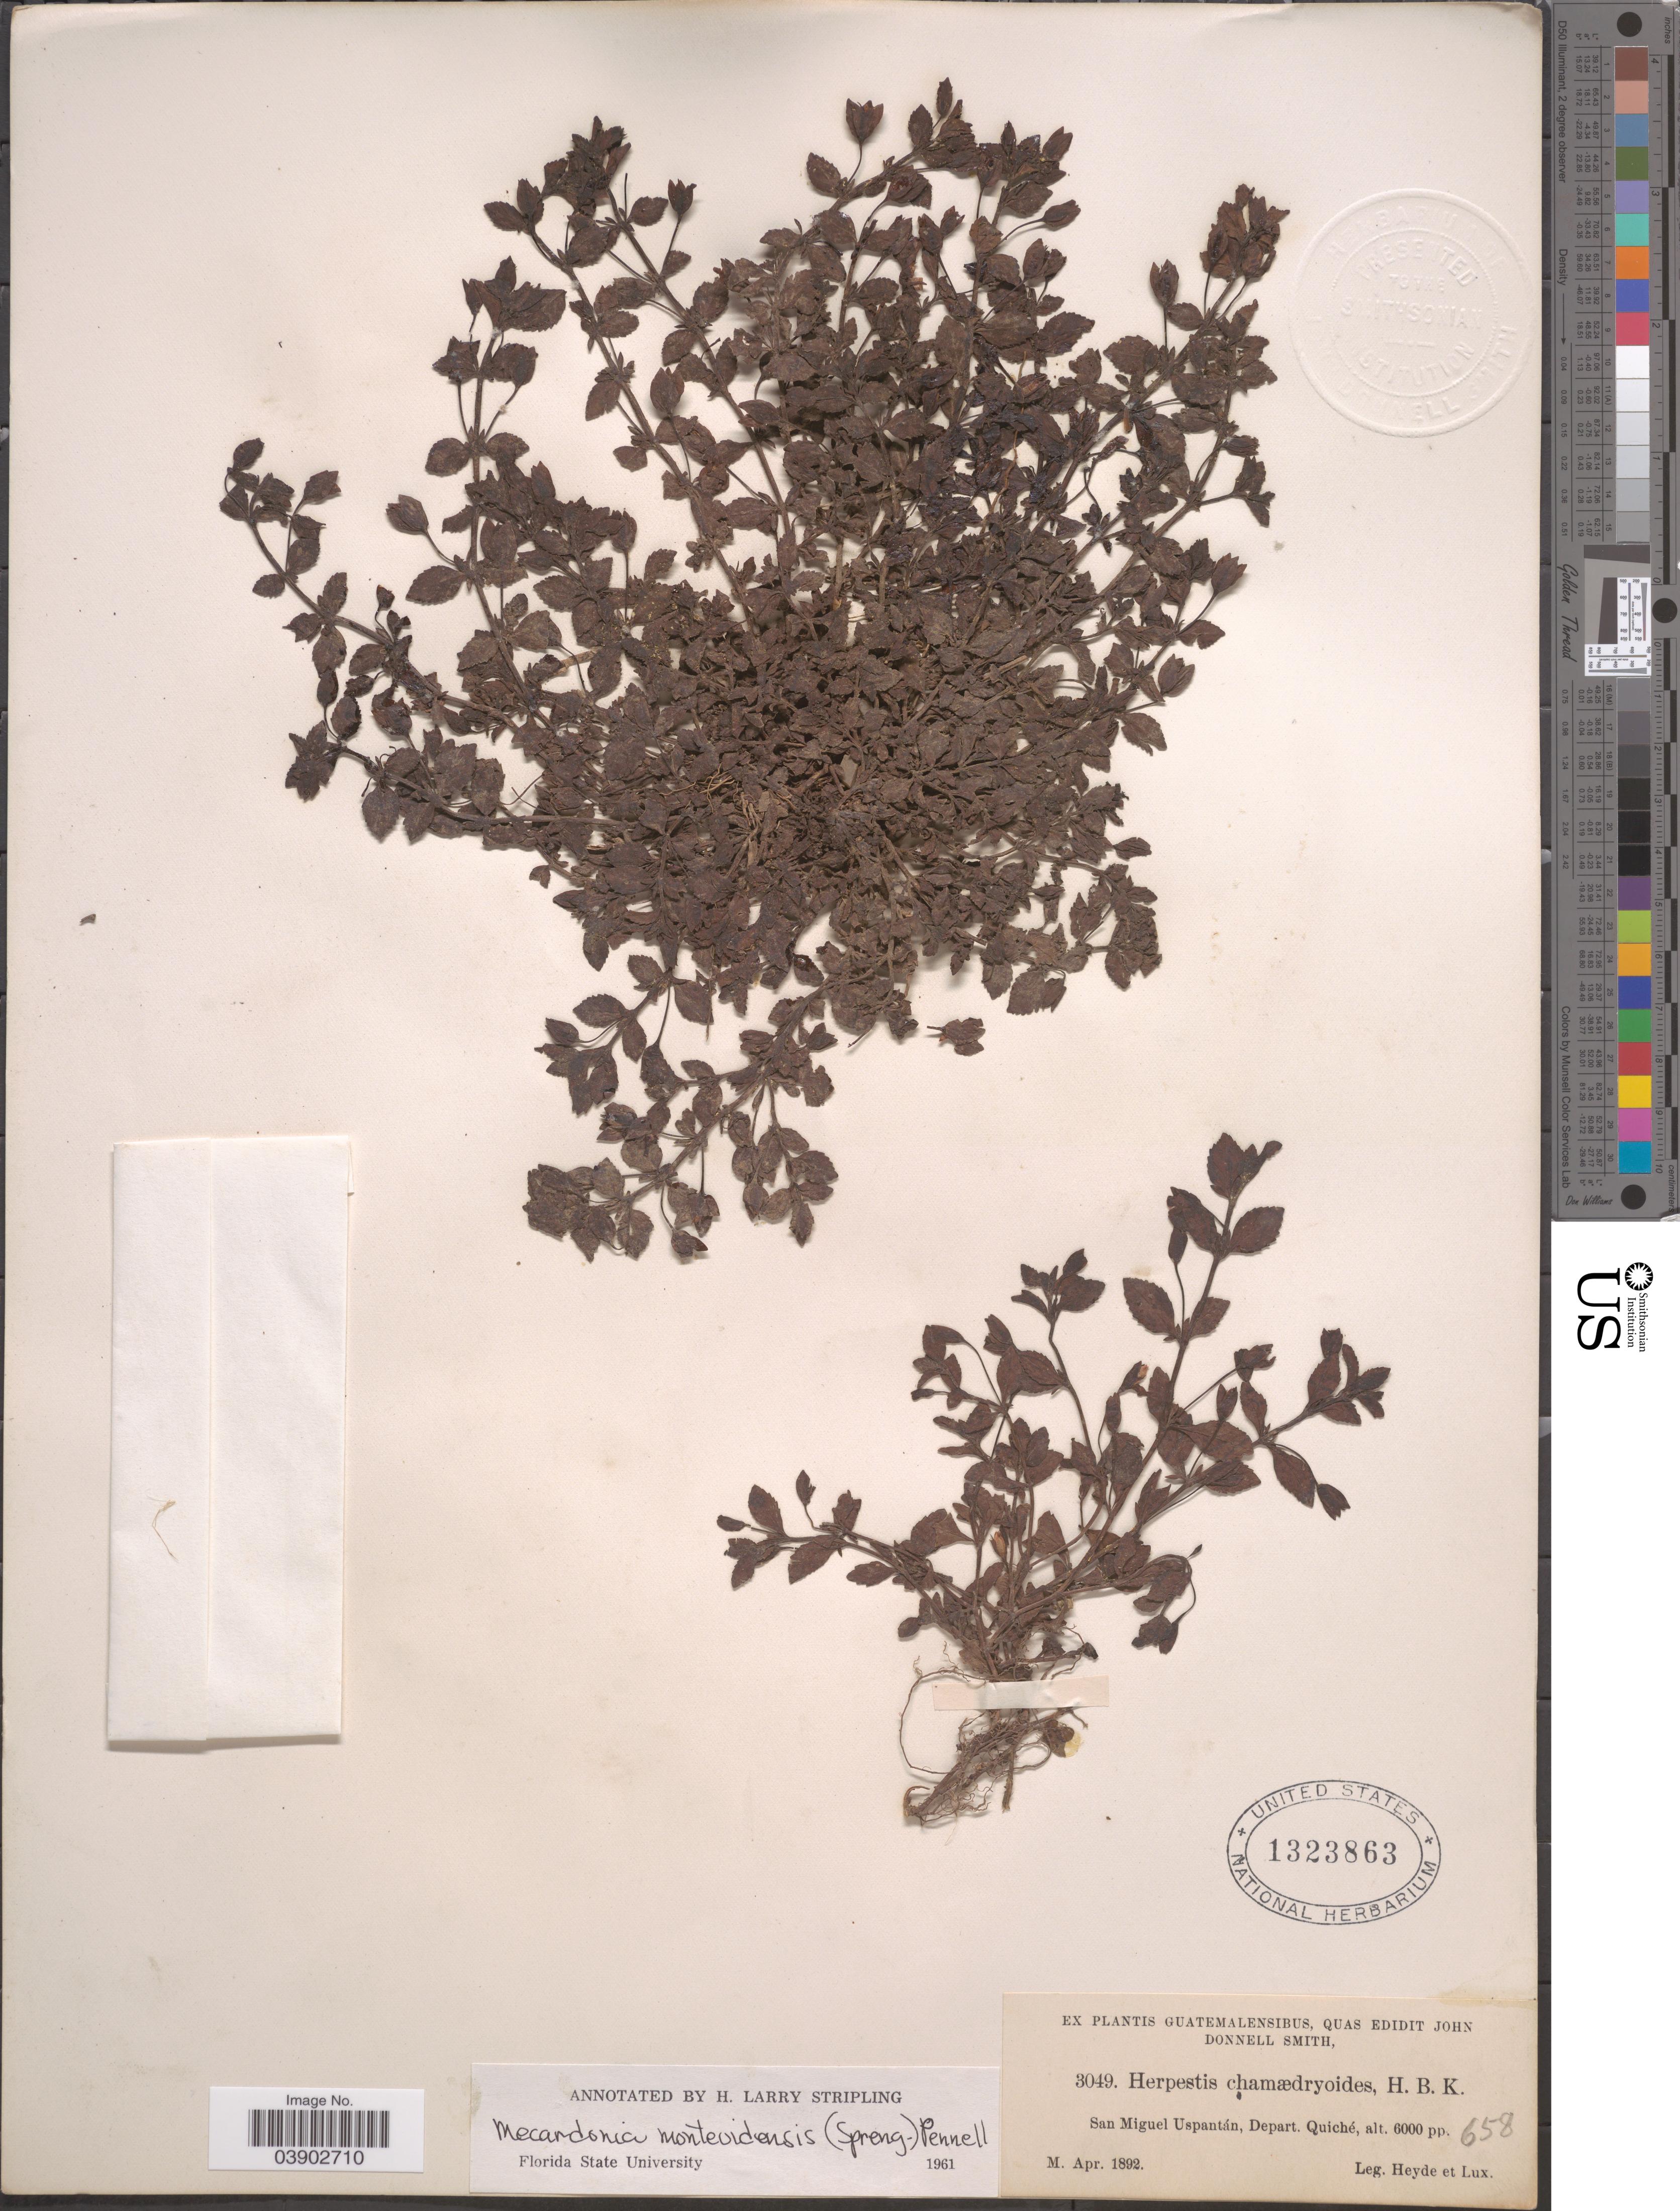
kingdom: Plantae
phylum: Tracheophyta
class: Magnoliopsida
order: Lamiales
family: Plantaginaceae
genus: Mecardonia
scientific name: Mecardonia procumbens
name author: (Mill.) Small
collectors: Heyde & Lux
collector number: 3049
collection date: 1892-04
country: Guatemala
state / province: El Quiche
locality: San Miguel Uspantán, Depart. Quiché.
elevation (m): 1829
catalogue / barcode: US 1323863